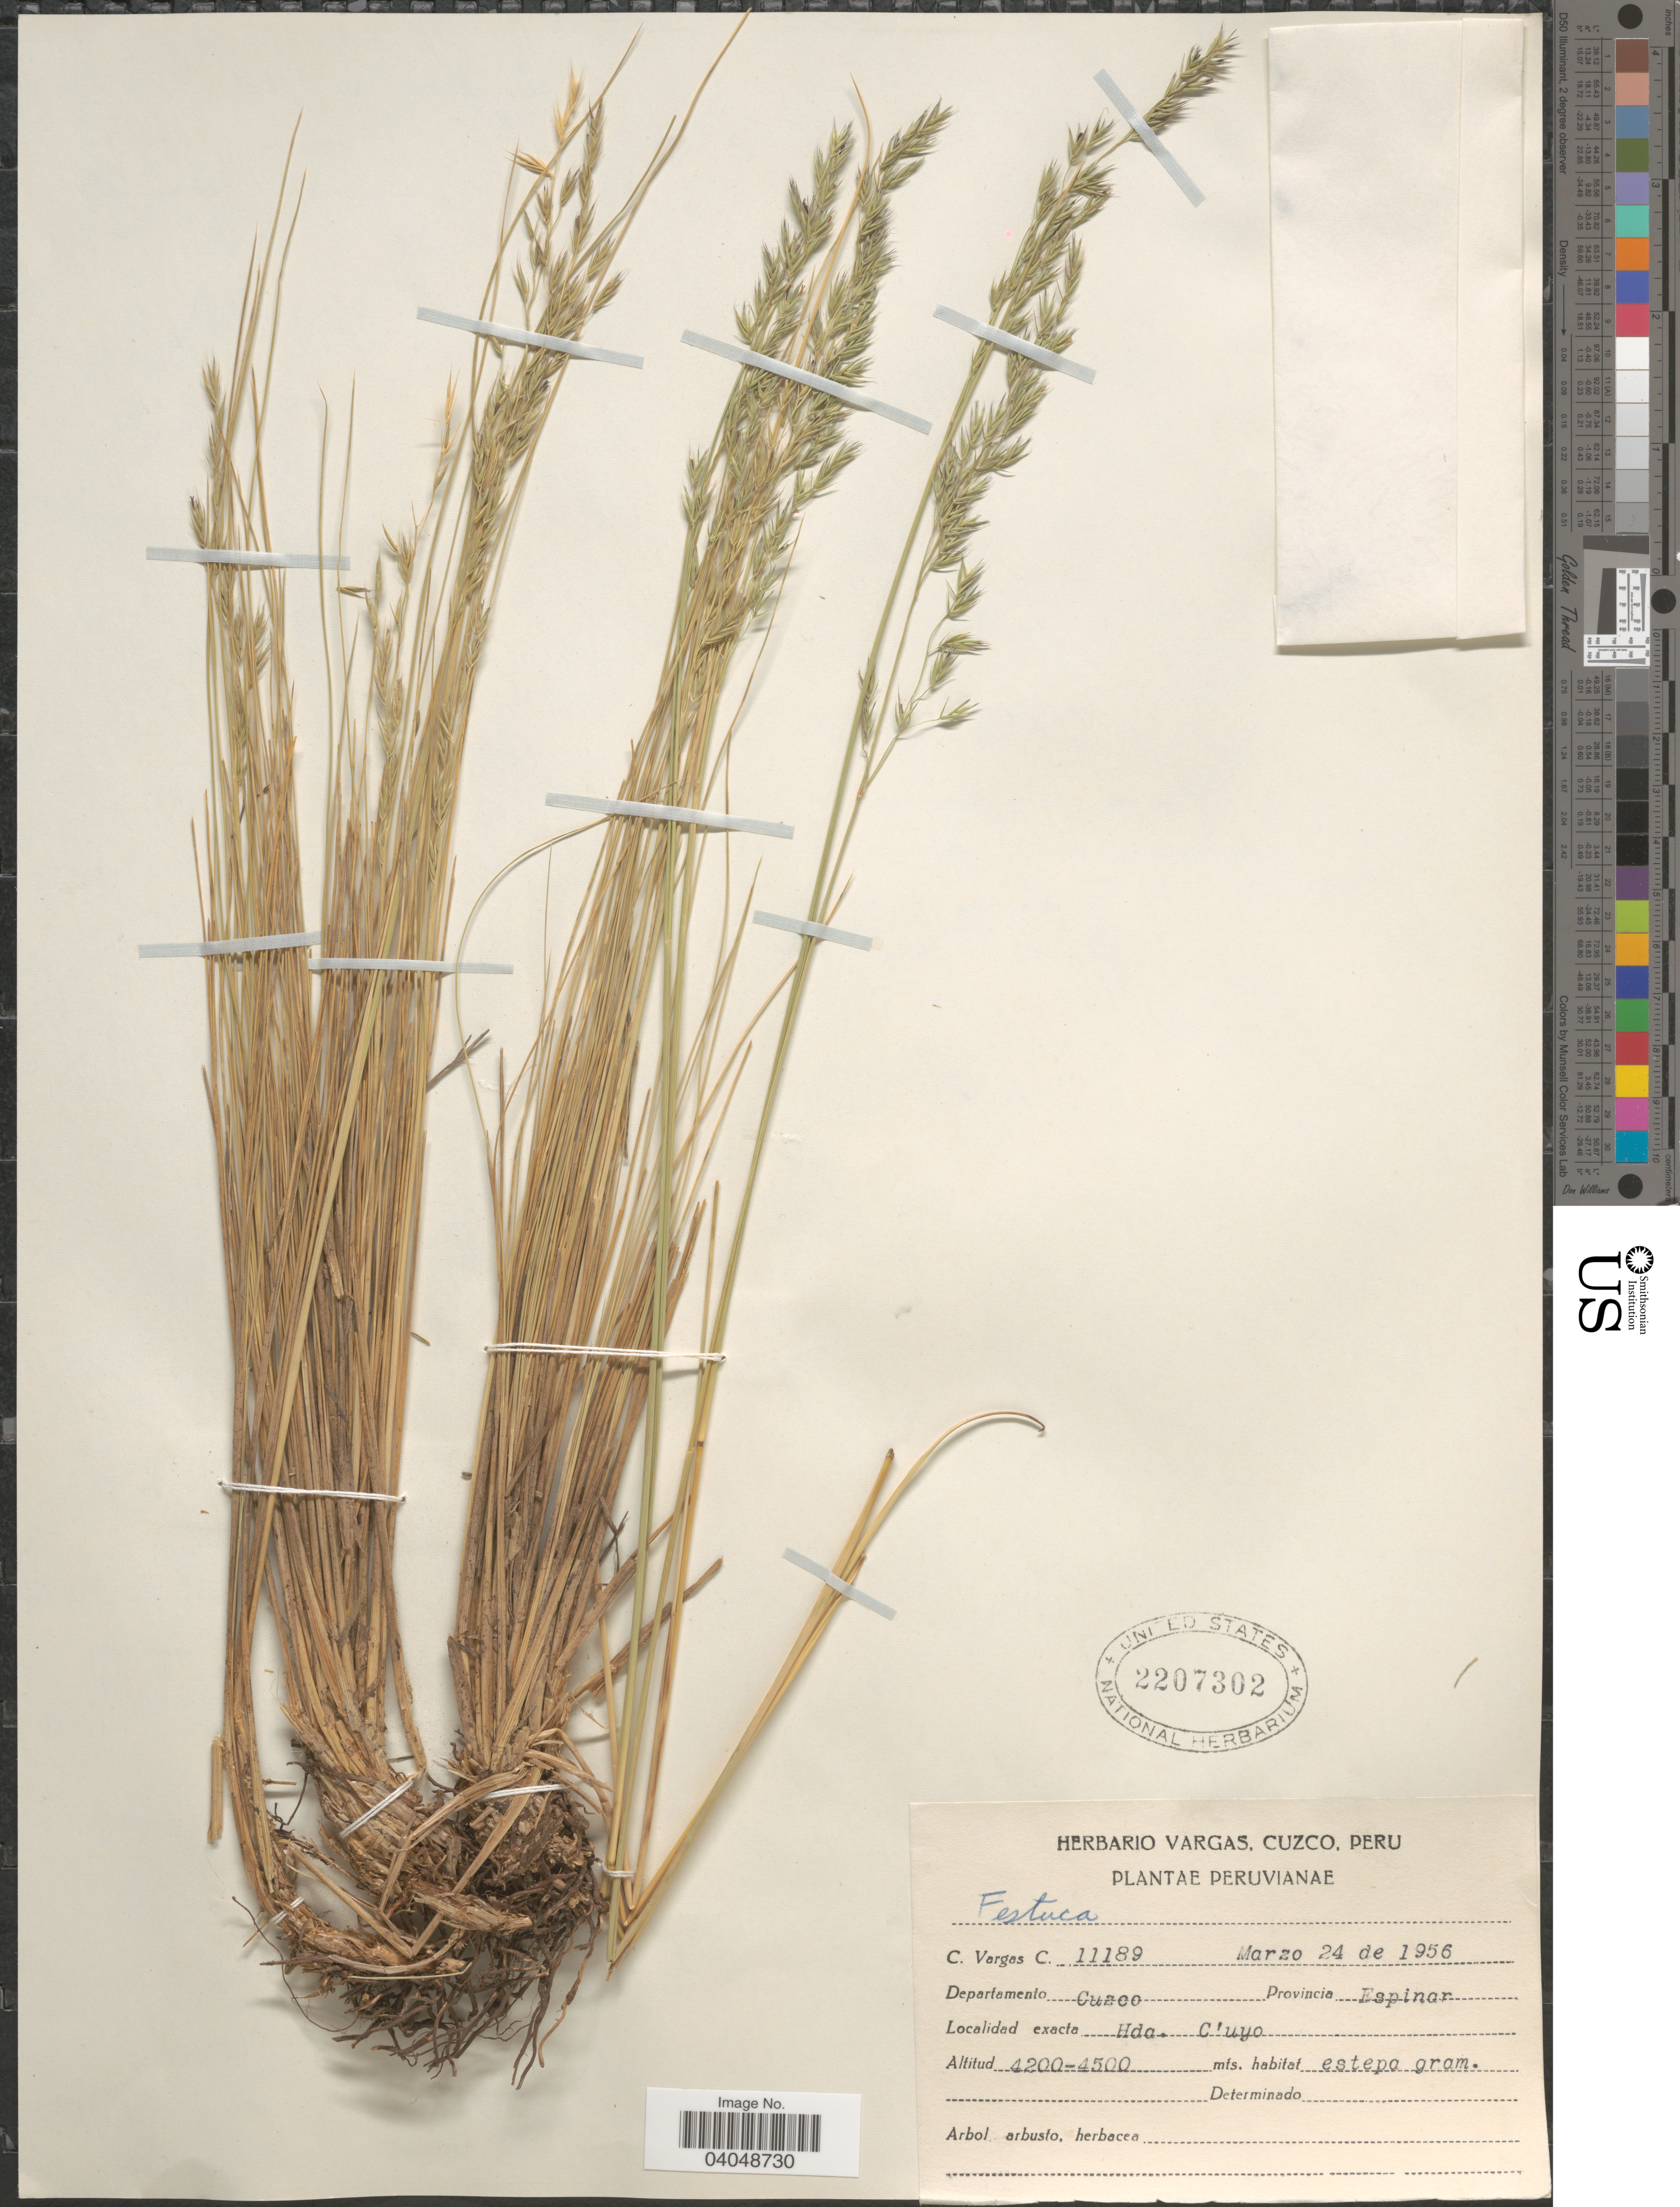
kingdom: Plantae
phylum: Tracheophyta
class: Liliopsida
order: Poales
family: Poaceae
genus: Festuca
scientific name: Festuca sp.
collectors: C. Vargas Calderón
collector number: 11189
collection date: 1956-03-24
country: Peru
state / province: Cusco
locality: Departamento Cuzco. Provincia Espinar. Hda. C'uyo.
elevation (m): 4200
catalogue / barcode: US 2207302